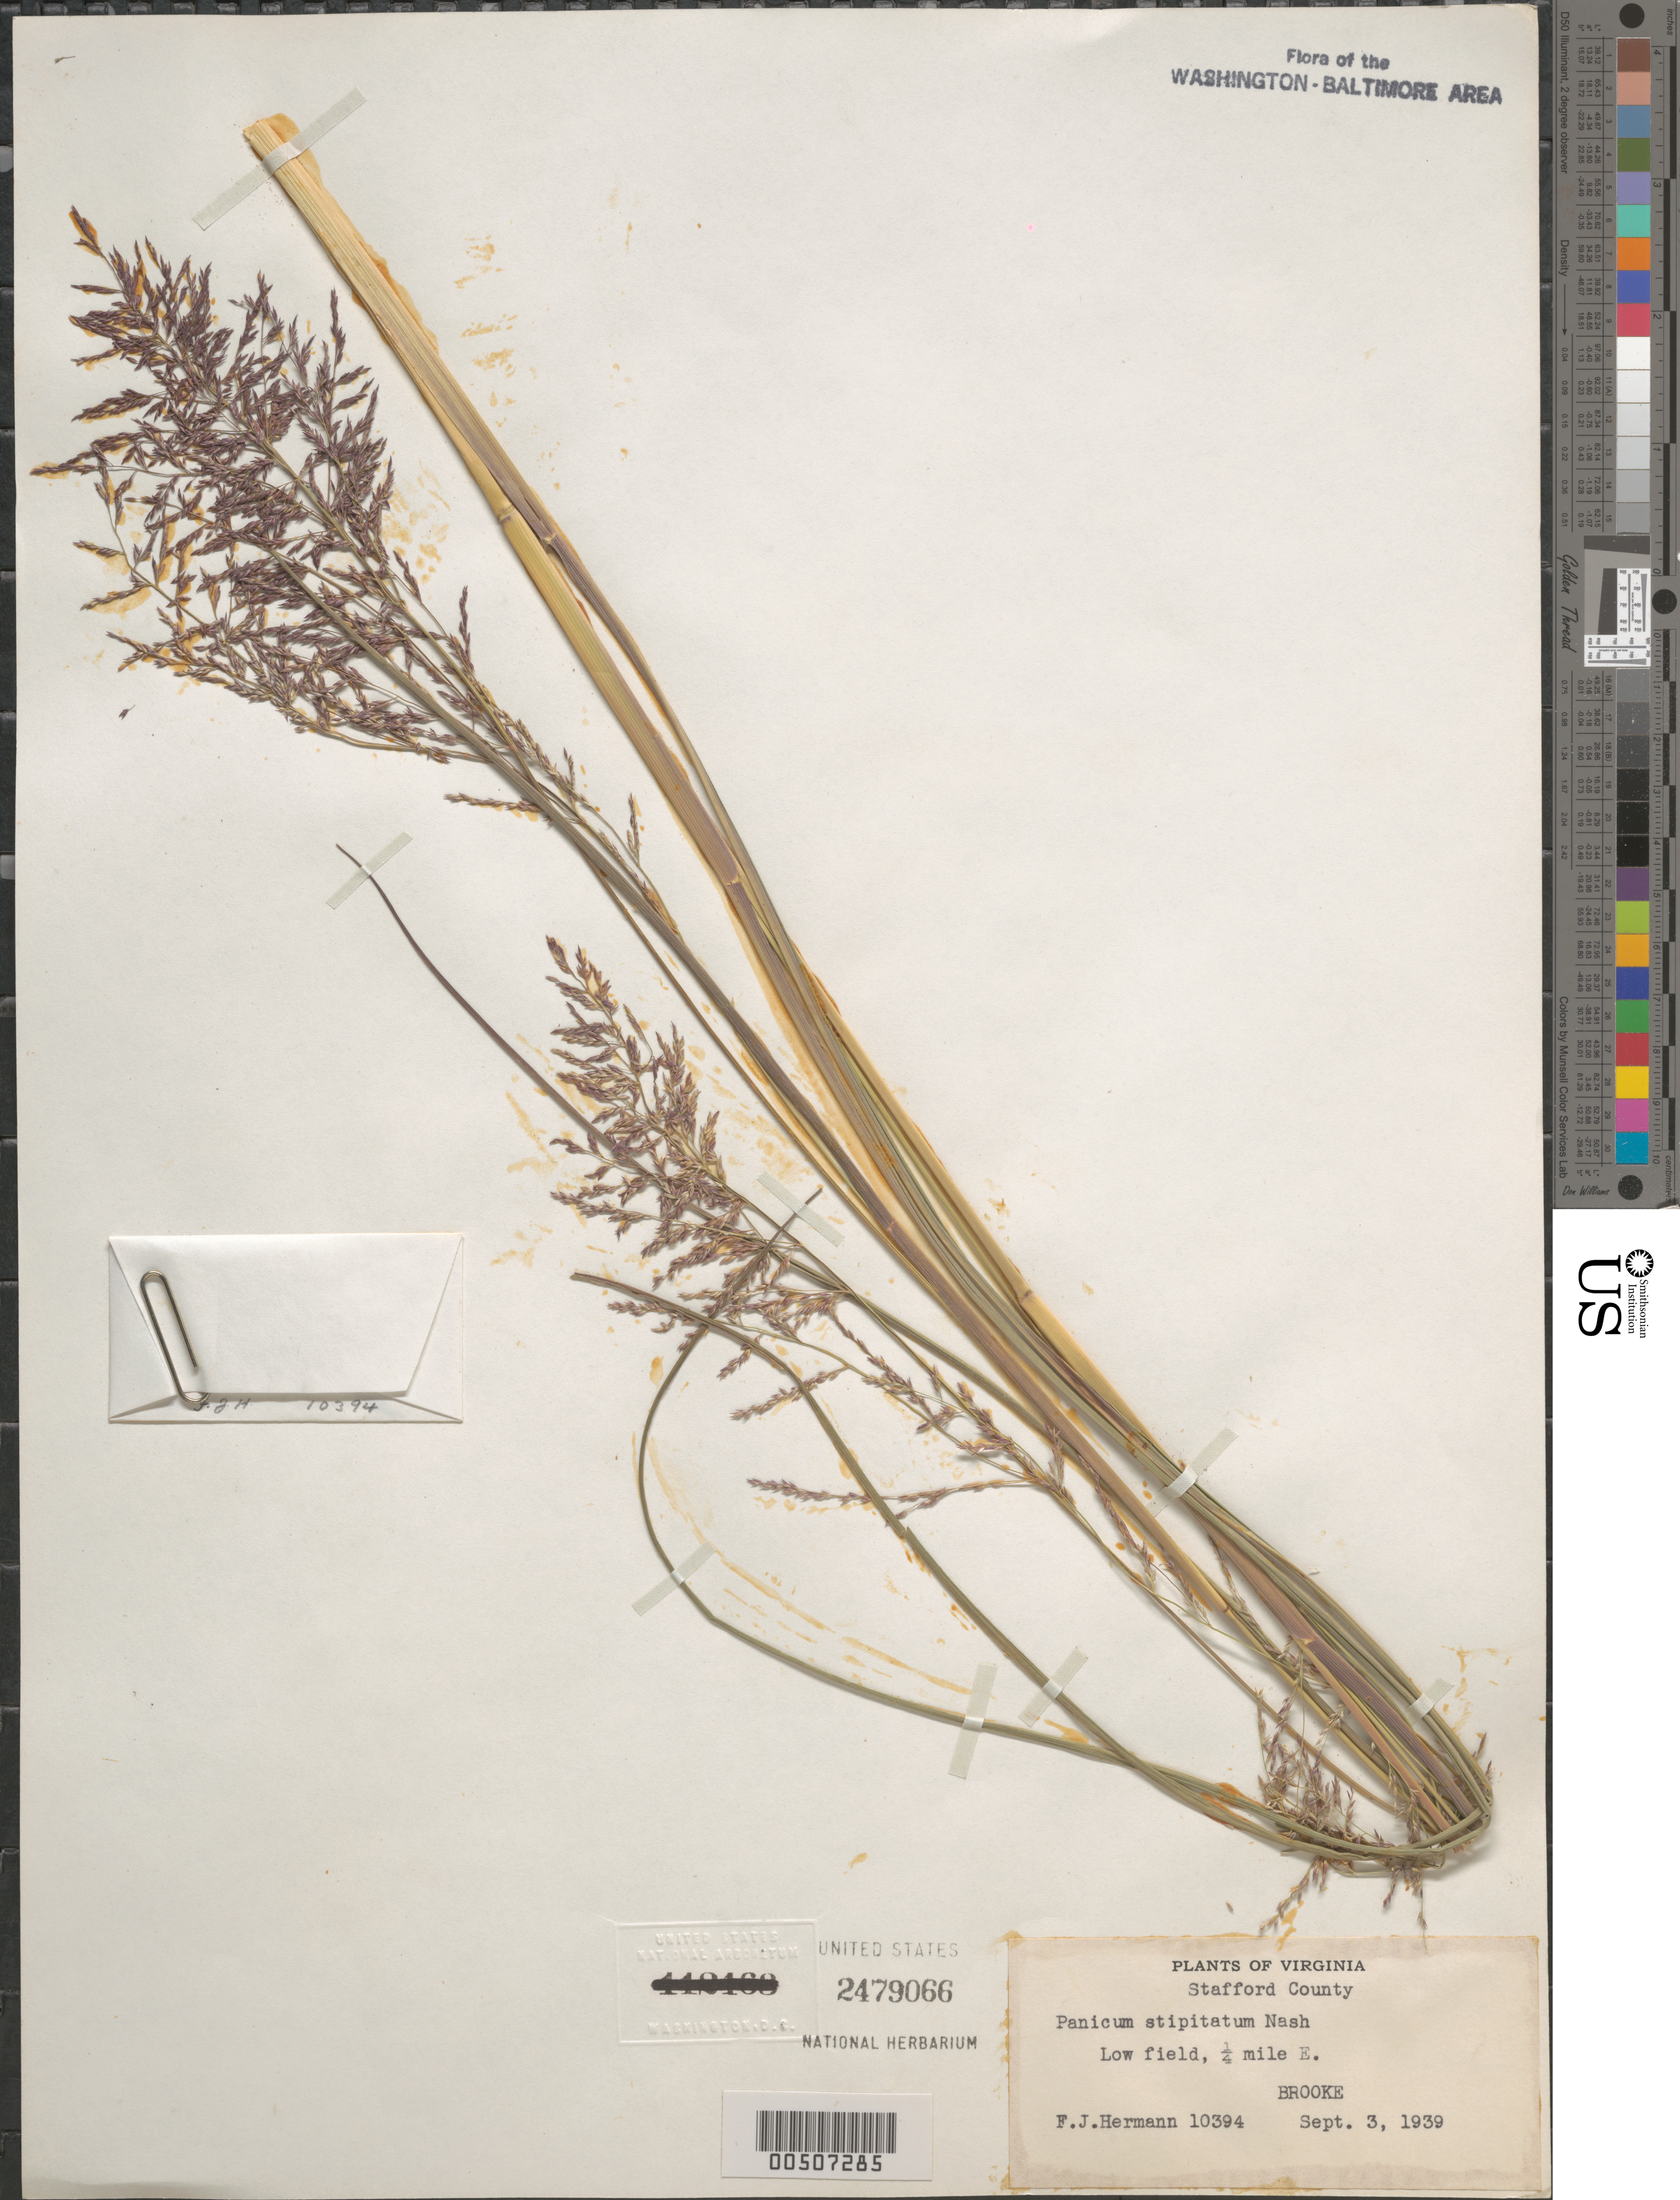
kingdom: Plantae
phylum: Tracheophyta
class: Liliopsida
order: Poales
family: Poaceae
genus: Coleataenia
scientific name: Coleataenia rigidula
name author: (Bosc ex Nees) LeBlond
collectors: F. J. Hermann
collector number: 10394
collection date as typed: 03 Sep 1939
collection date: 1939-09-03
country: United States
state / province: Virginia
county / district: Stafford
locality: E of Brooke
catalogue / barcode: US 2479066